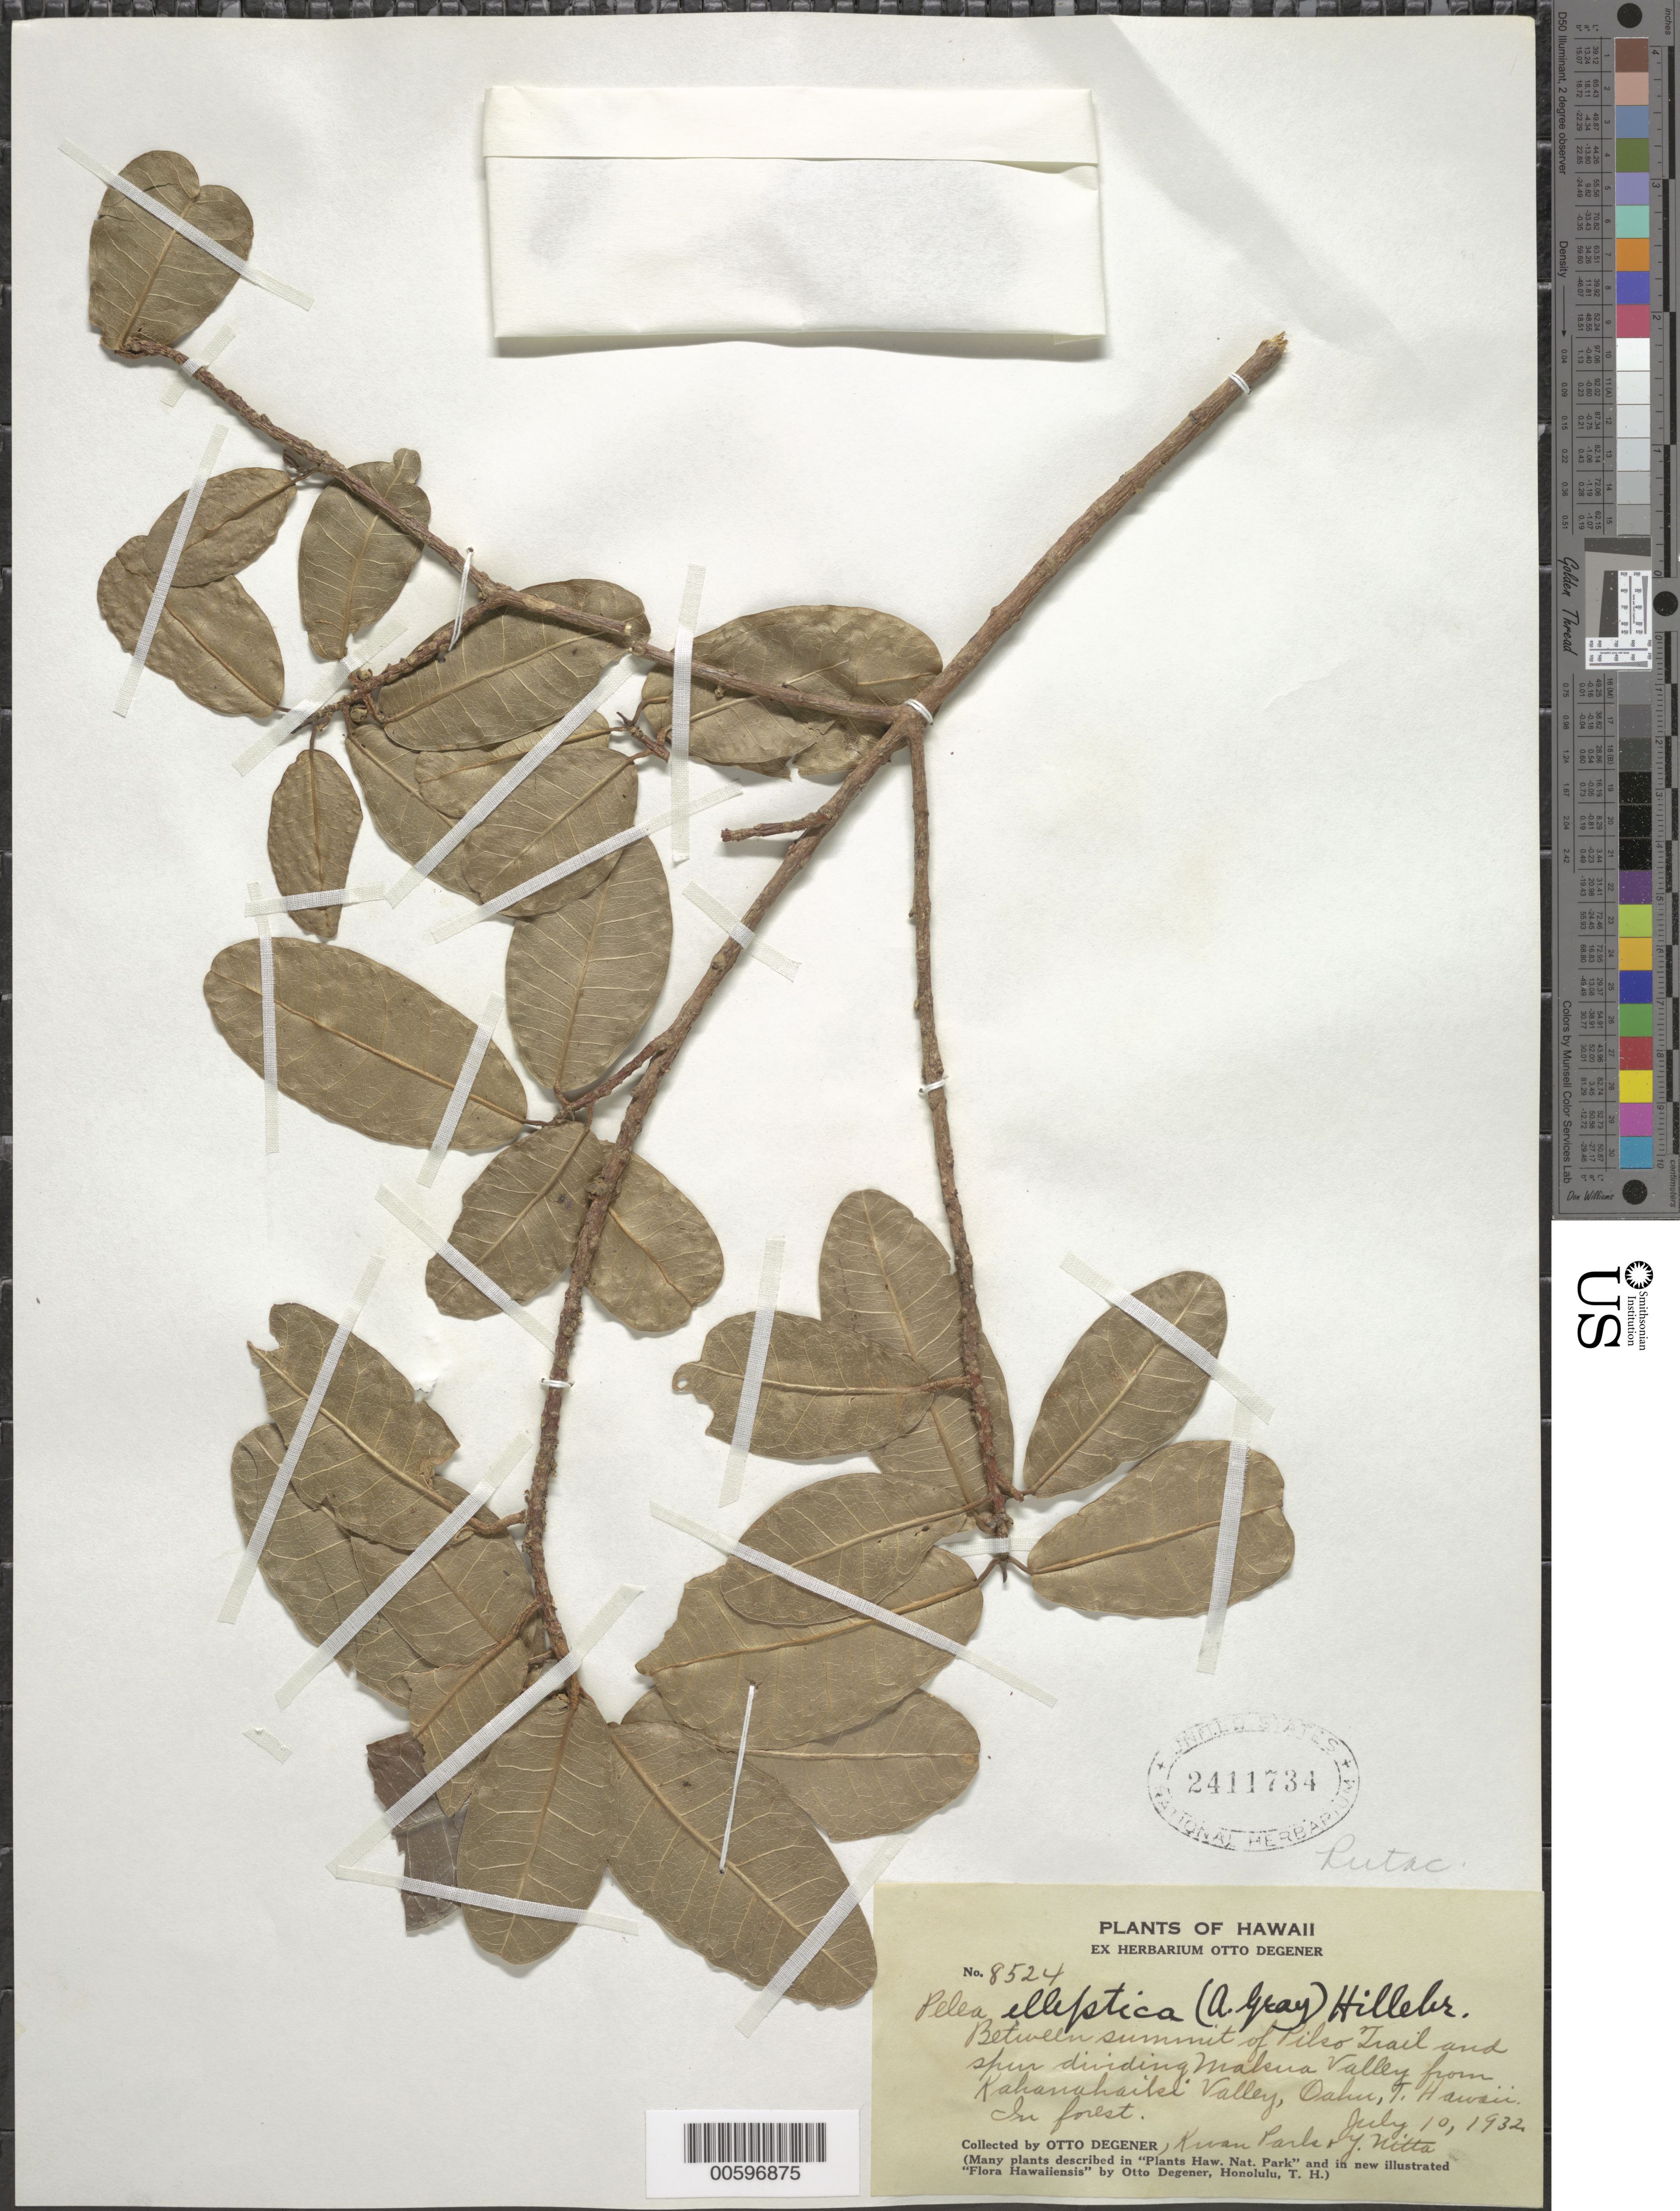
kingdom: Plantae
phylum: Tracheophyta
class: Magnoliopsida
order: Sapindales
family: Rutaceae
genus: Melicope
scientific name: Melicope elliptica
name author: A. Gray in Wilkes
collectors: O. Degener, K. Park & Y. Nitta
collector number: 8524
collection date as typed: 10 Jul 1932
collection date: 1932-07-10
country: United States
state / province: Hawaii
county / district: Honolulu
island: Oahu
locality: Between summit of Pilso Trail and spur dividing Makua Valley from Kahanahailsi Valley.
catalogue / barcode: US 2411734